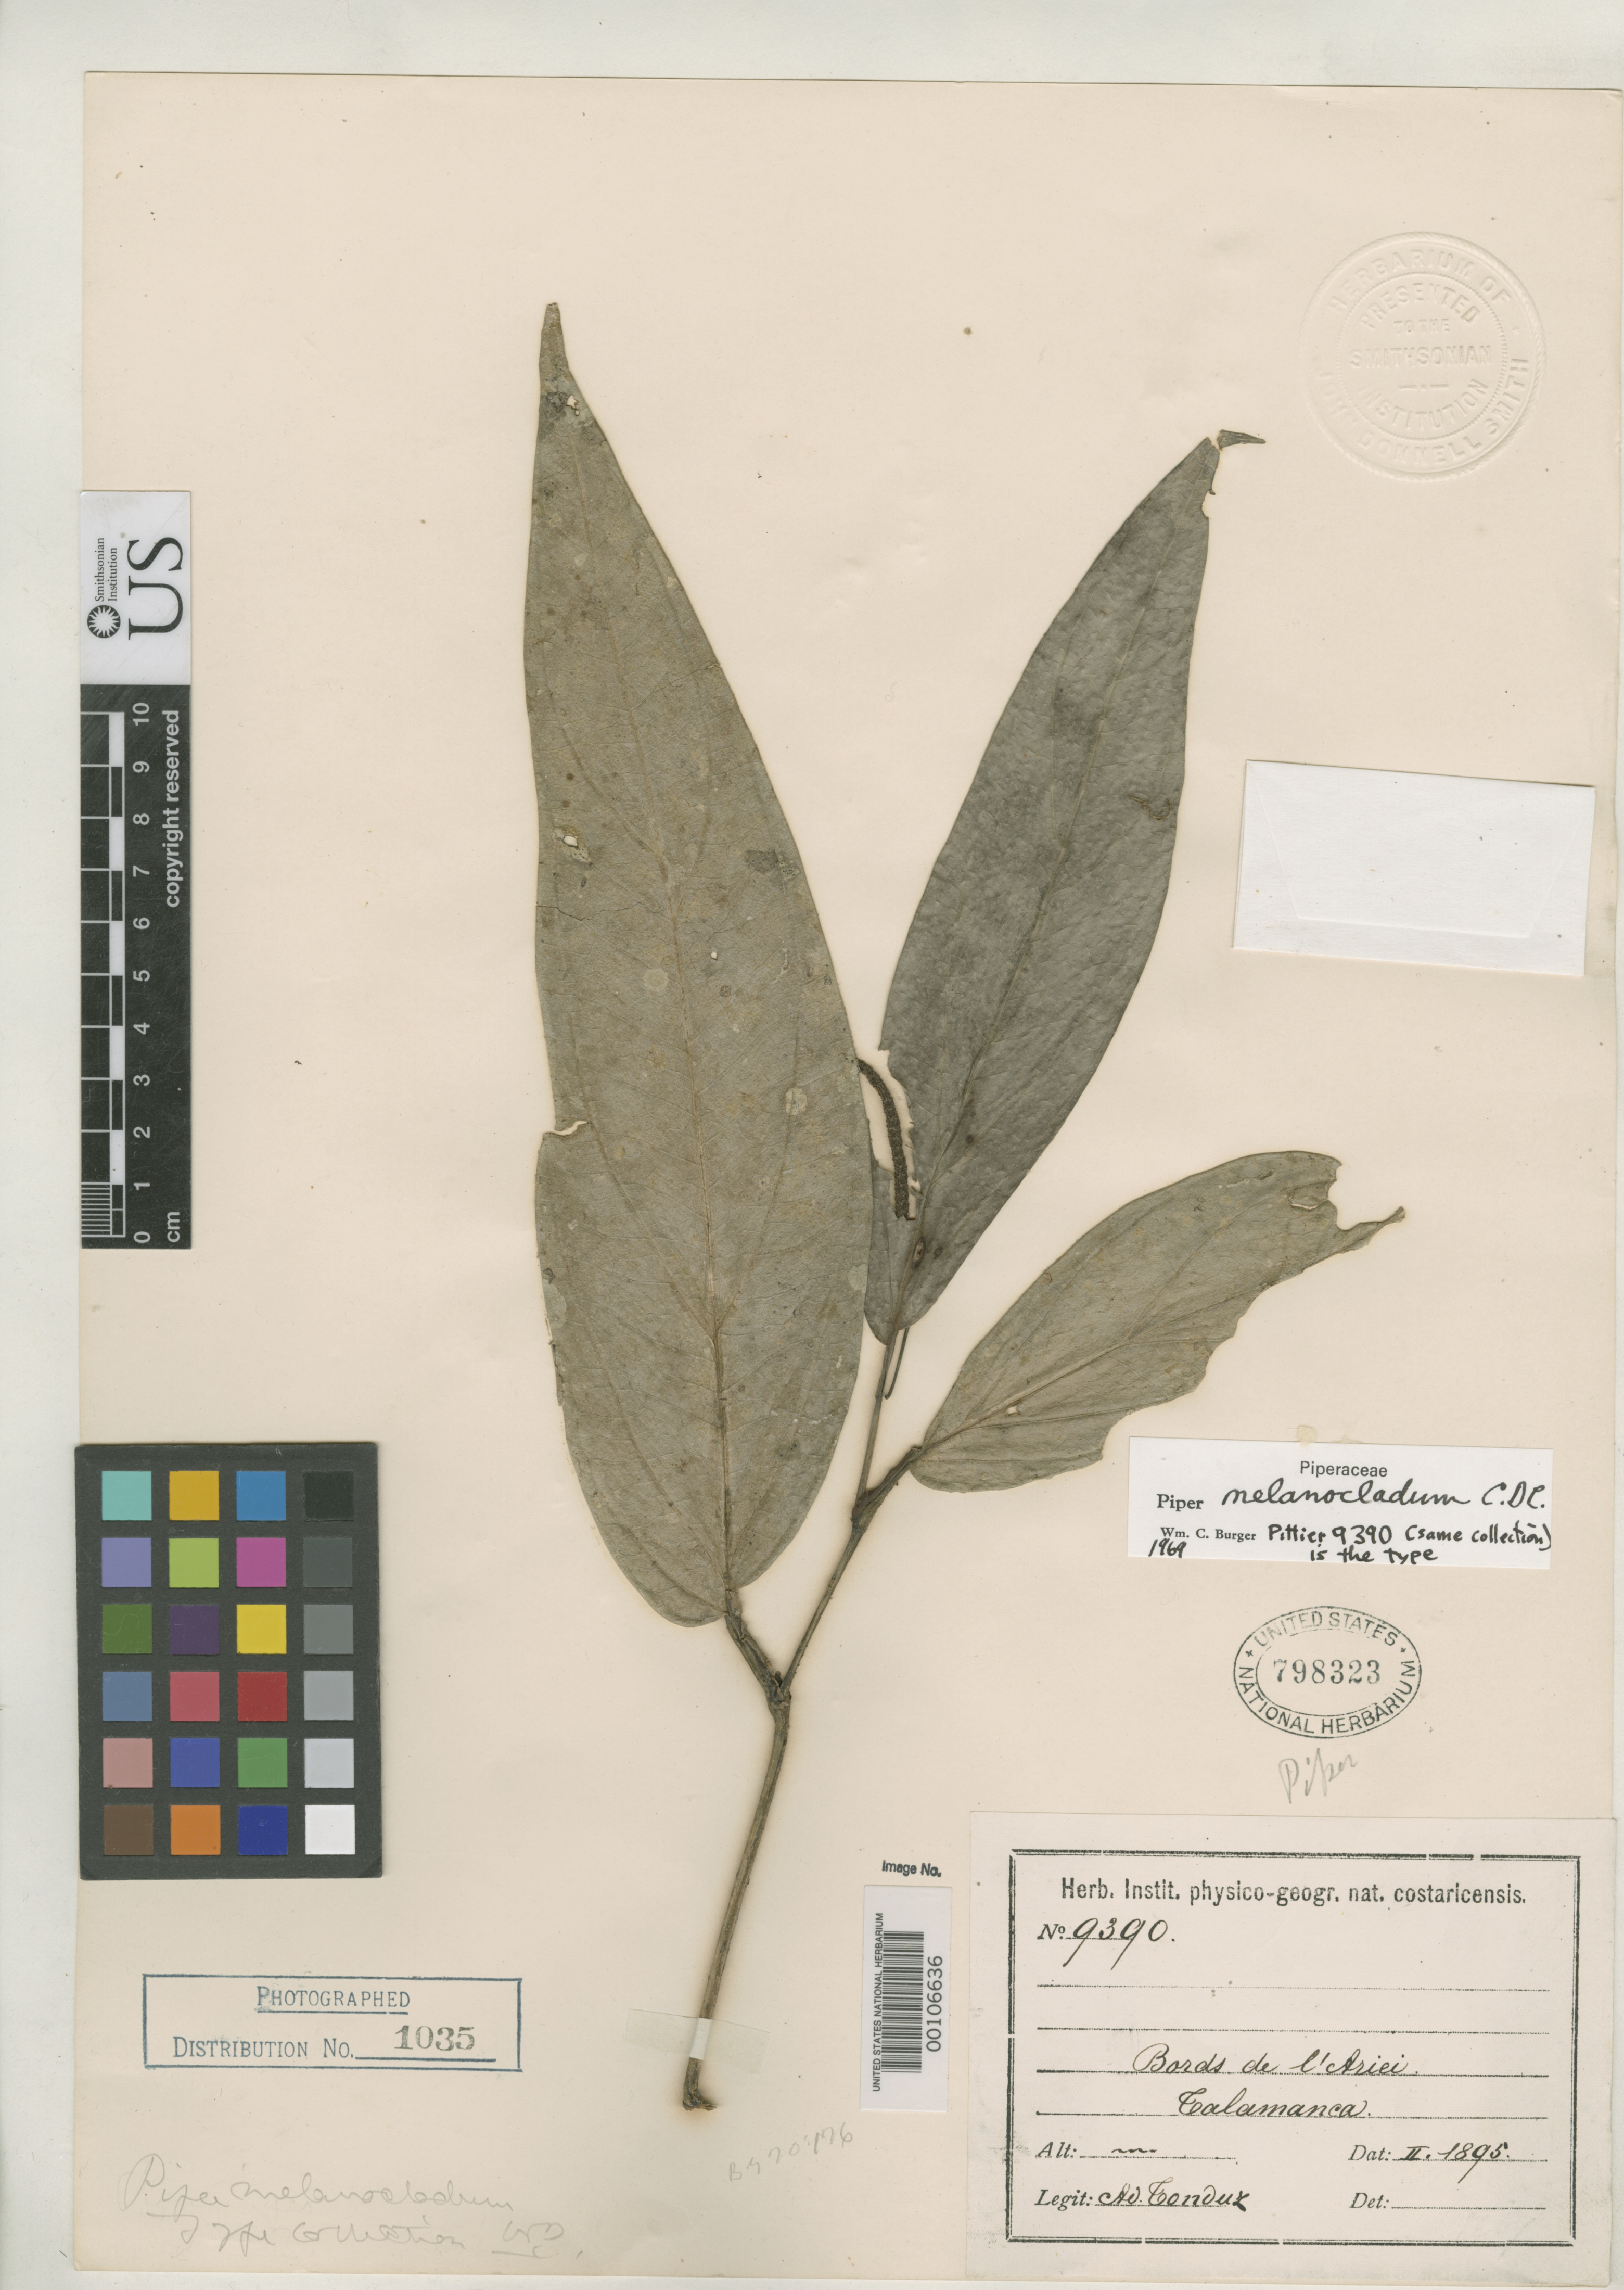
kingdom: Plantae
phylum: Tracheophyta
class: Magnoliopsida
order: Piperales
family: Piperaceae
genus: Piper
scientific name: Piper melanocladum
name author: C. DC.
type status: Isosyntype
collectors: H. F. Pittier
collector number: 9390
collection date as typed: Feb 1895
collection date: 1895-02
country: Costa Rica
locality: Bords de l'Ariei, Talamanca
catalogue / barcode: US 798323